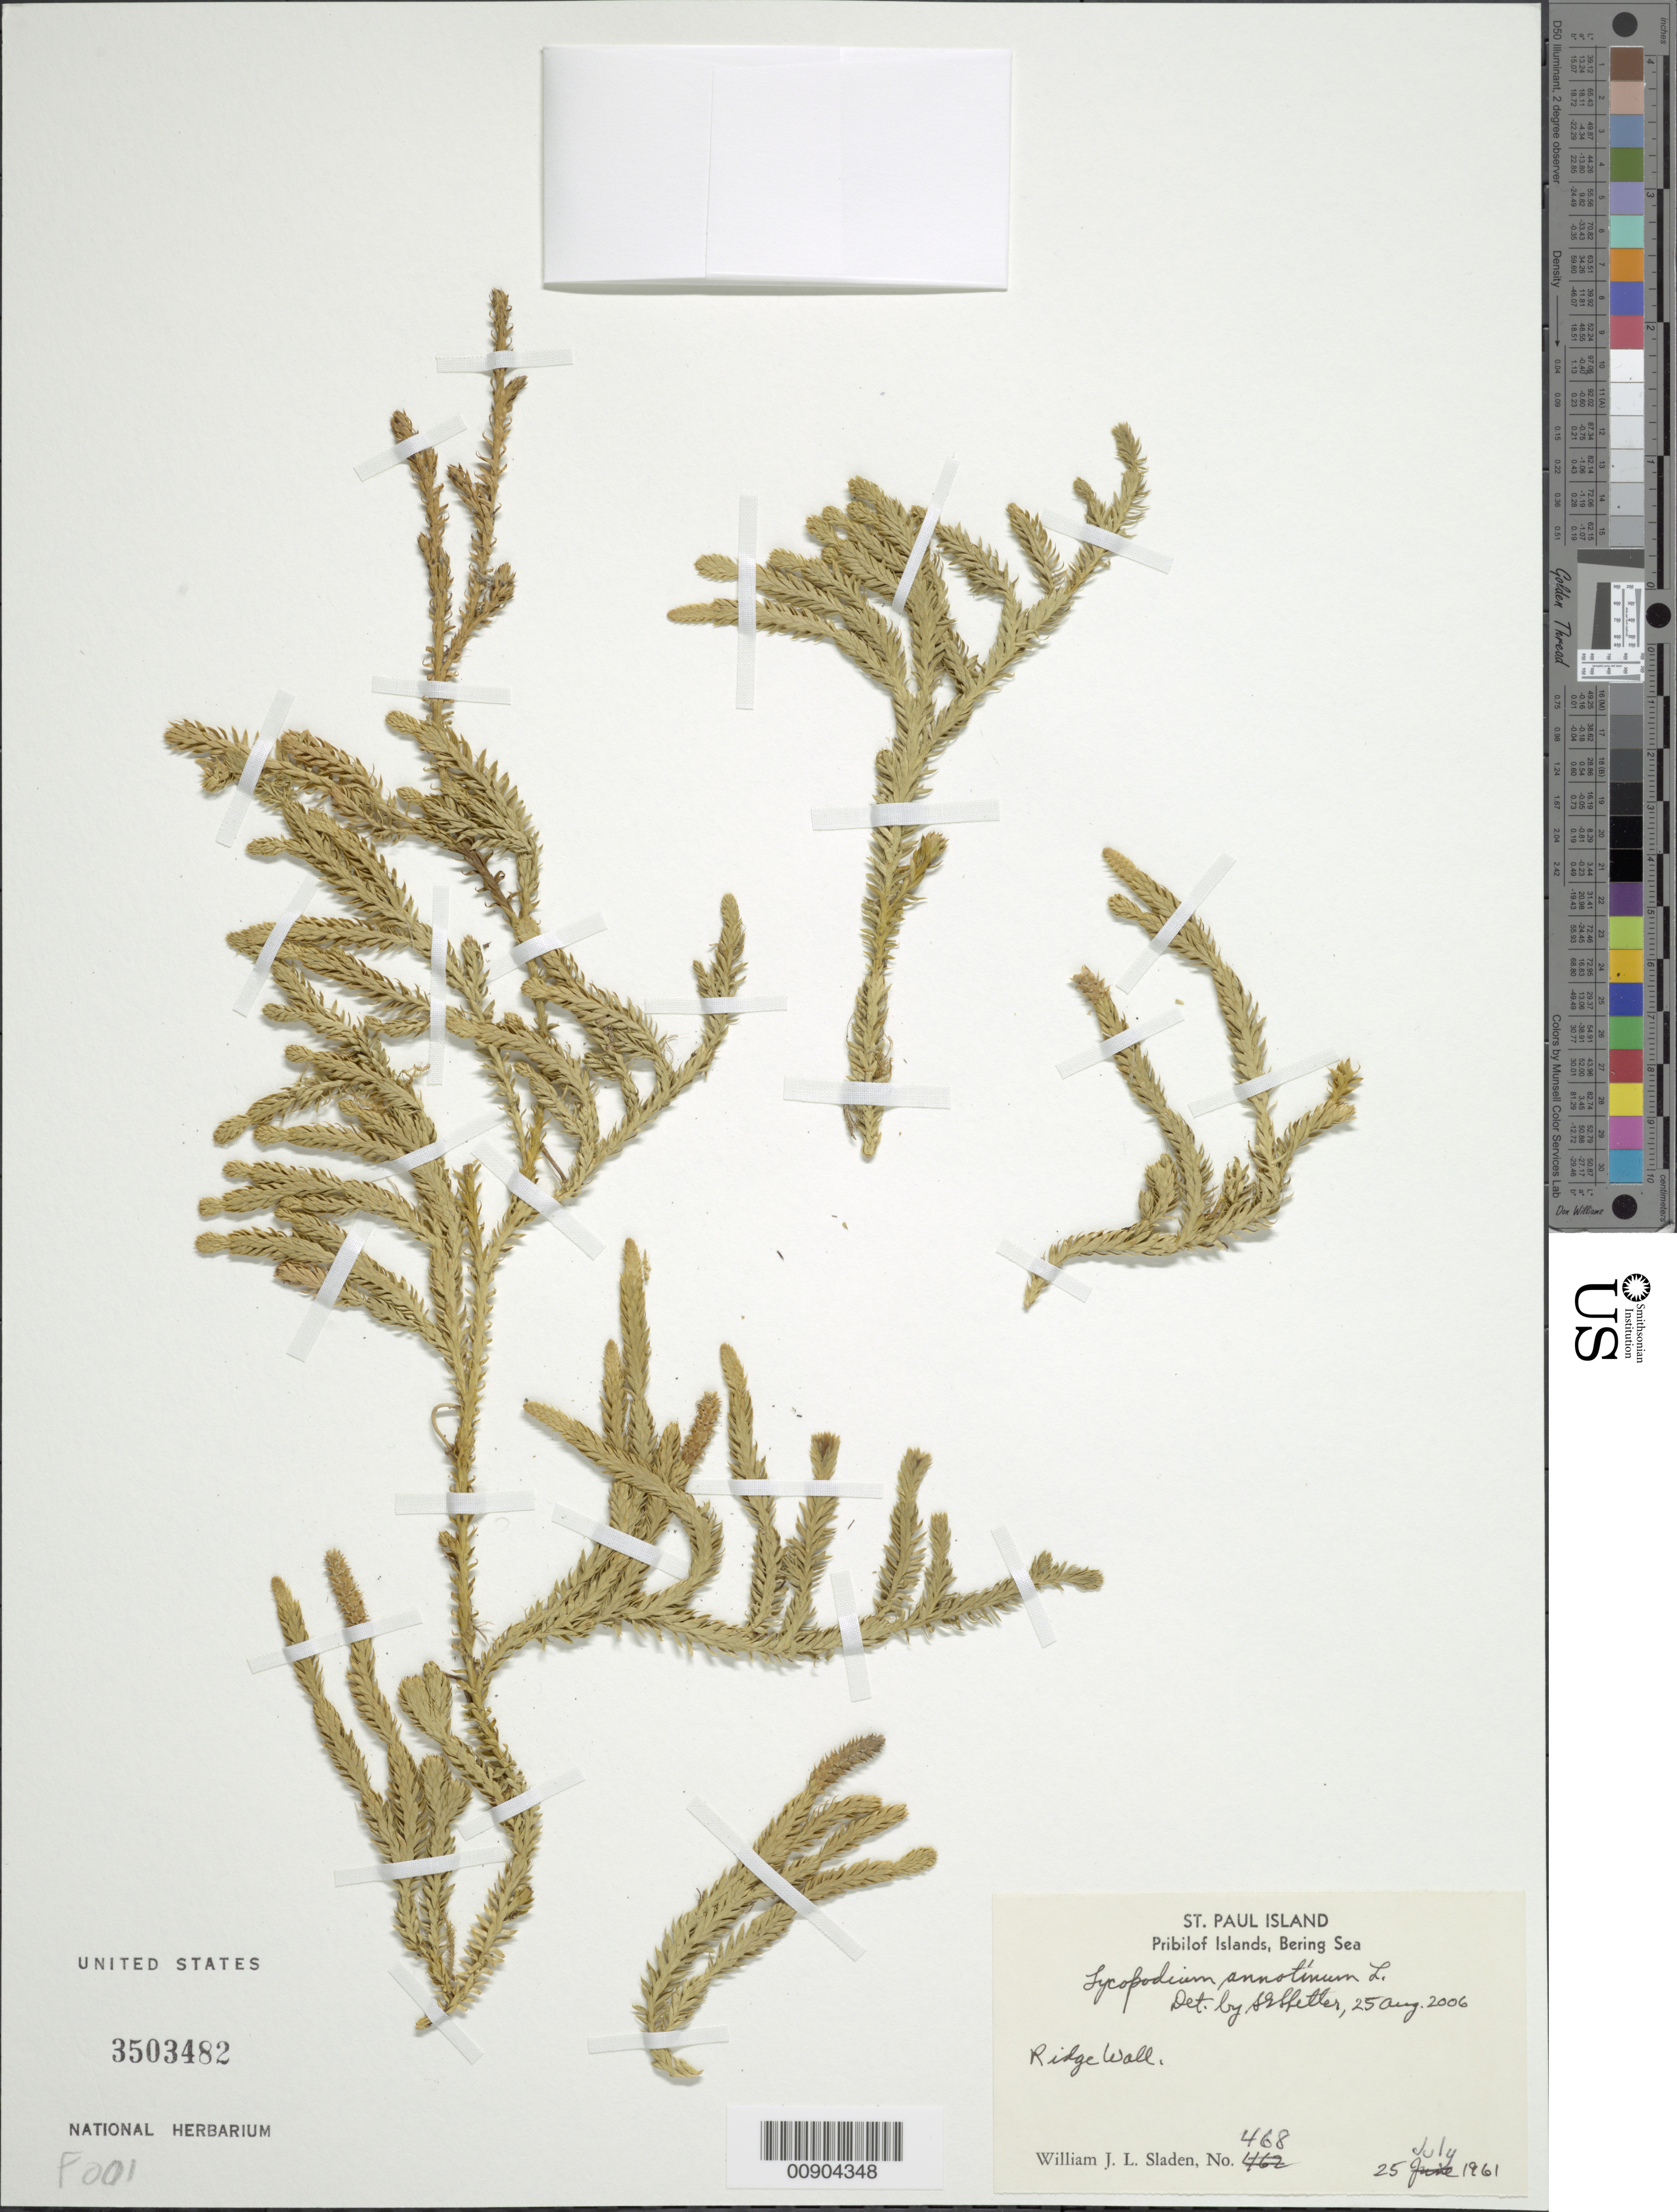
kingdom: Plantae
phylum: Tracheophyta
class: Lycopodiopsida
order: Lycopodiales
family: Lycopodiaceae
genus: Spinulum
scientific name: Spinulum annotinum subsp. annotinum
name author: (L.) A. Haines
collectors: W. Sladen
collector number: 468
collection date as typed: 25 Jul 1961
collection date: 1961-07-25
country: United States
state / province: Alaska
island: St. Paul Island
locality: Ridge Wall., Bering Sea, Pribilof Islands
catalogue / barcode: US 3503482